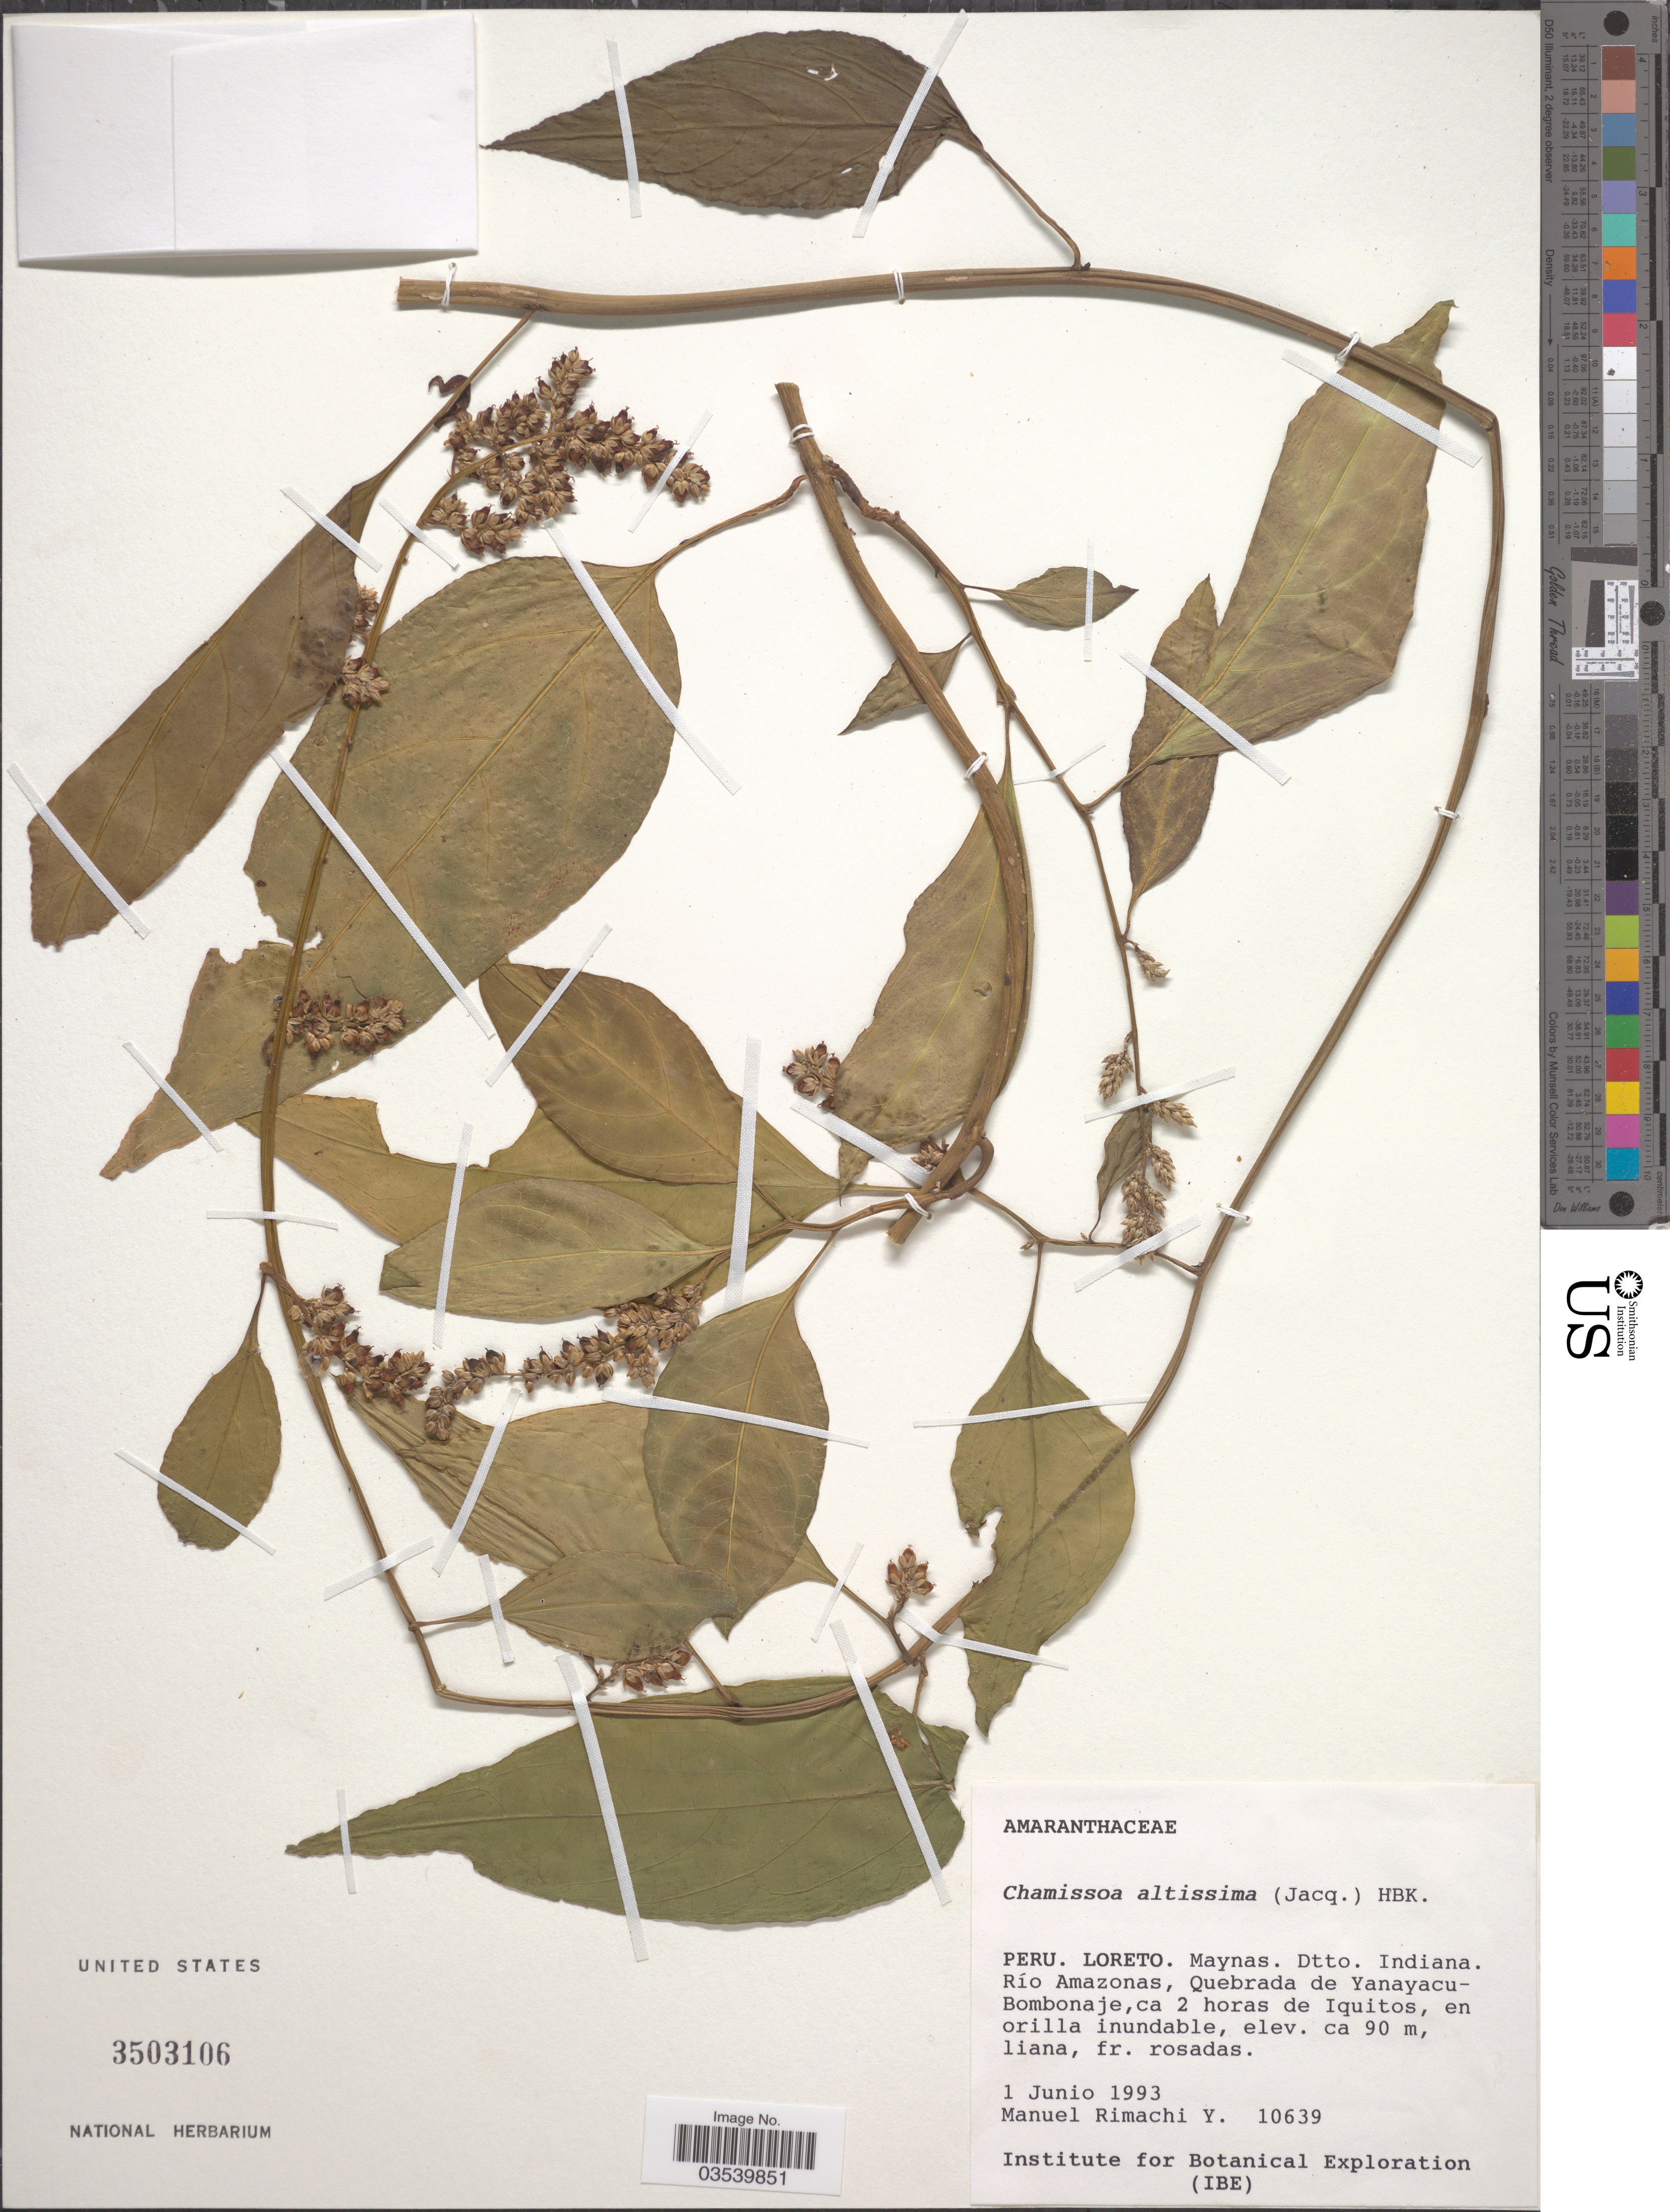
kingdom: Plantae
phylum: Tracheophyta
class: Magnoliopsida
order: Caryophyllales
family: Amaranthaceae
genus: Chamissoa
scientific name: Chamissoa altissima var. altissima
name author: (Jacq.) Kunth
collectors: M. Rimachi Y.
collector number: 10639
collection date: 1993-06-01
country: Peru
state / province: Loreto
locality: Maynas. Dtto. Indiana. Río Amazonas, Quebrada de Yanayacu-Bombonaje, ca 2 horas de Iquitos.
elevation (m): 90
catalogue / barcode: US 3503106